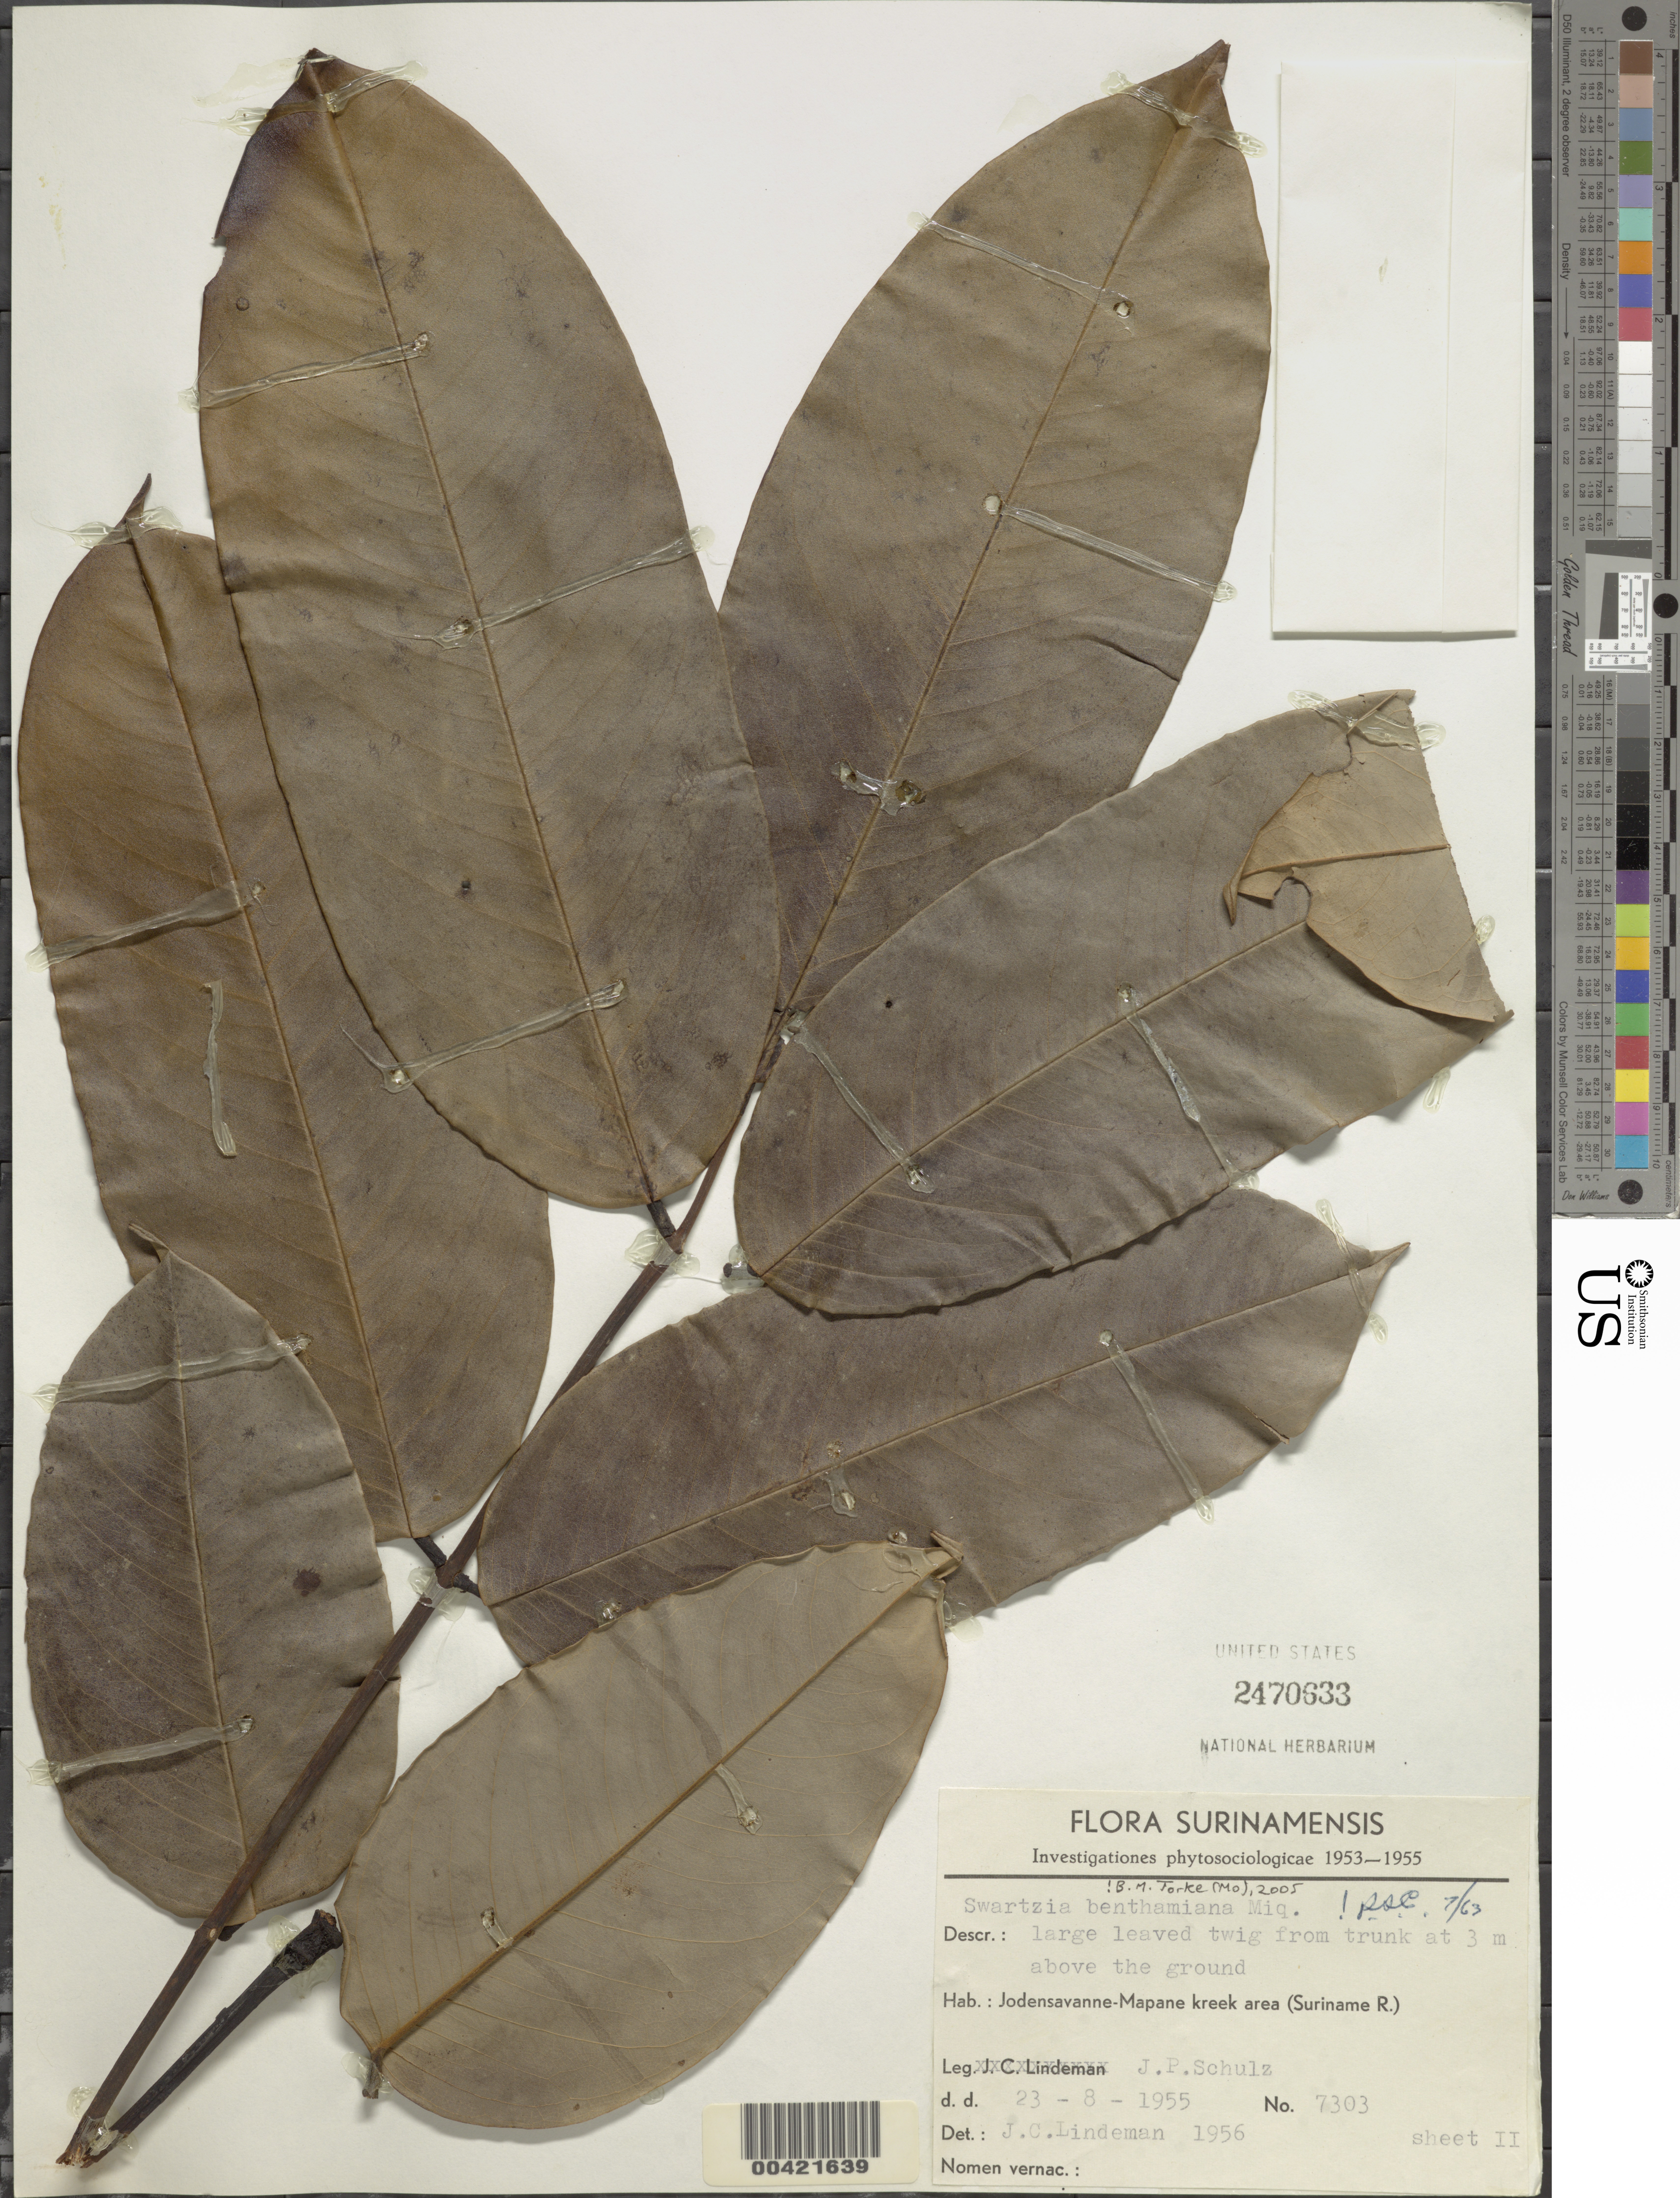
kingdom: Plantae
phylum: Tracheophyta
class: Magnoliopsida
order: Fabales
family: Fabaceae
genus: Swartzia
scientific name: Swartzia benthamiana var. benthamiana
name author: Miq.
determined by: Cowan, R. S.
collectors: J. P. Schulz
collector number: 7303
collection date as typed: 23 Aug 1955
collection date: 1955-08-23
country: Suriname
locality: Jodensavanne-mapane kreek area (suriname river.)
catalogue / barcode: US 2470633